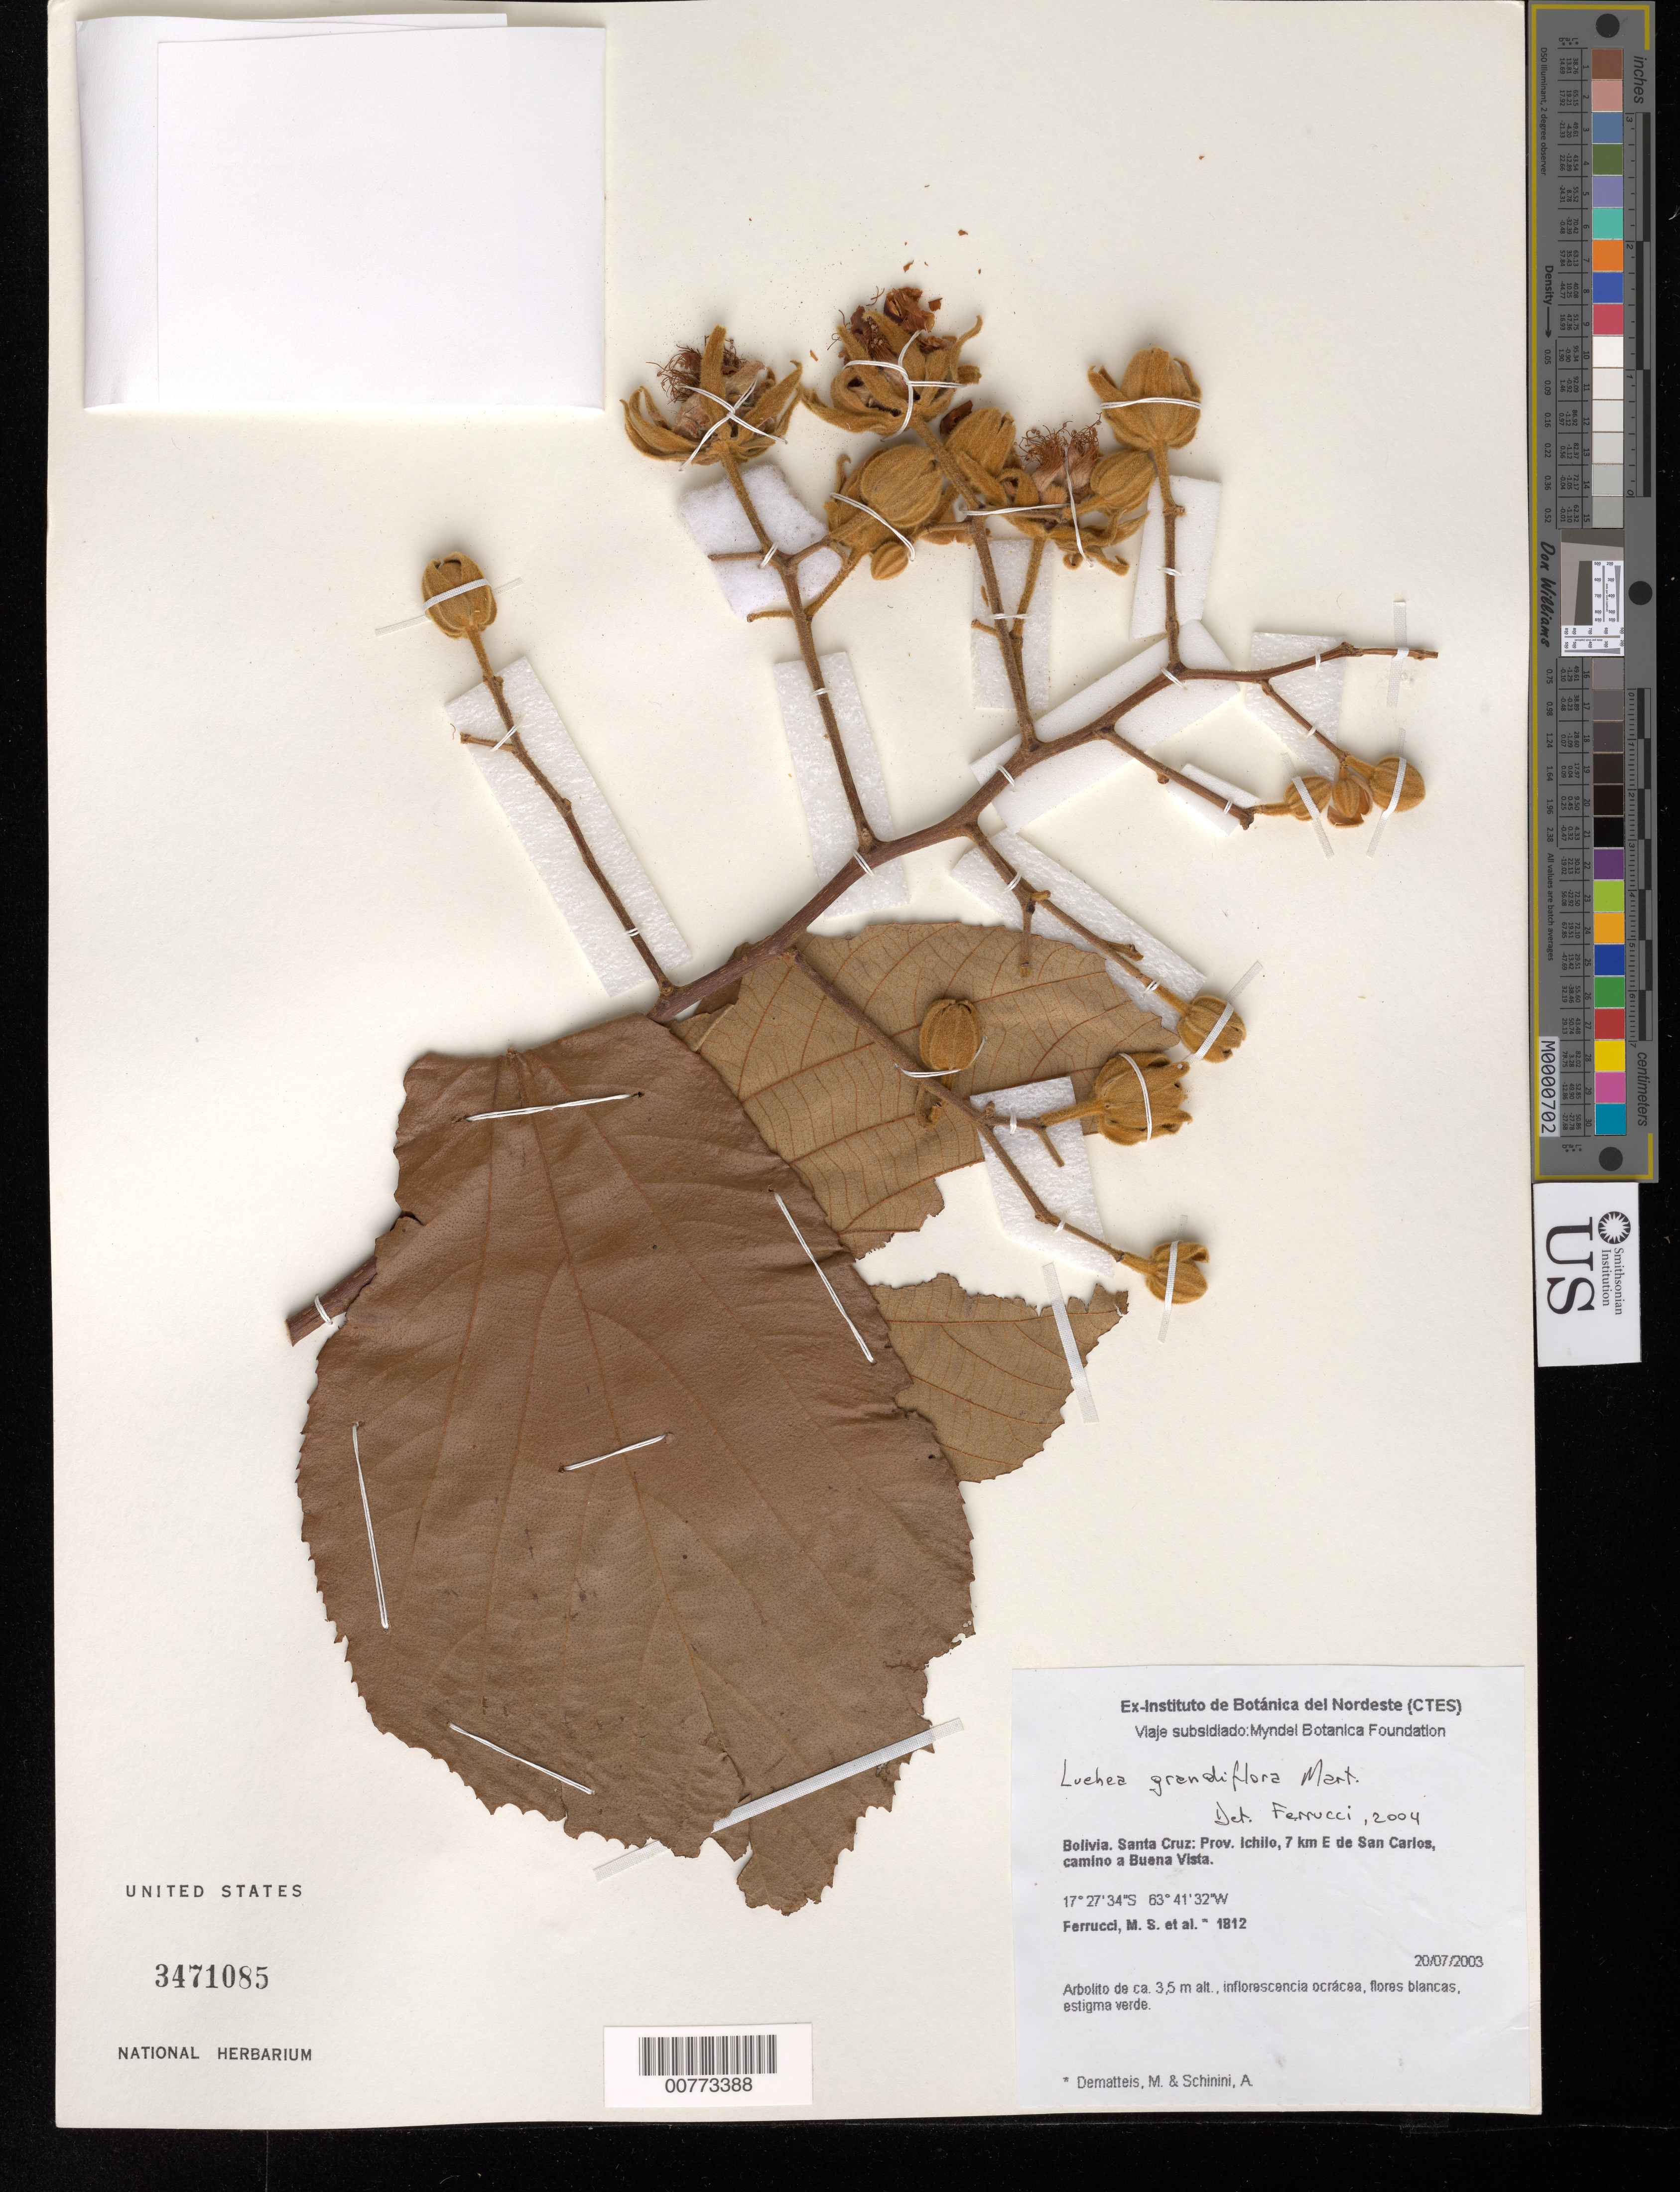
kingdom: Plantae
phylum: Tracheophyta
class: Magnoliopsida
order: Malvales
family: Malvaceae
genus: Luehea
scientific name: Luehea grandiflora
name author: Mart.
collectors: M. S. Ferrucci, M. Dematteis & A. Schinini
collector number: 1812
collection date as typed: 20 Jul 2003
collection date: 2003-07-20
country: Bolivia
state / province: Santa Cruz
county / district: Ichilo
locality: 7 km E de San Carlos, camino a Buena Vista.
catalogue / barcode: US 3471085